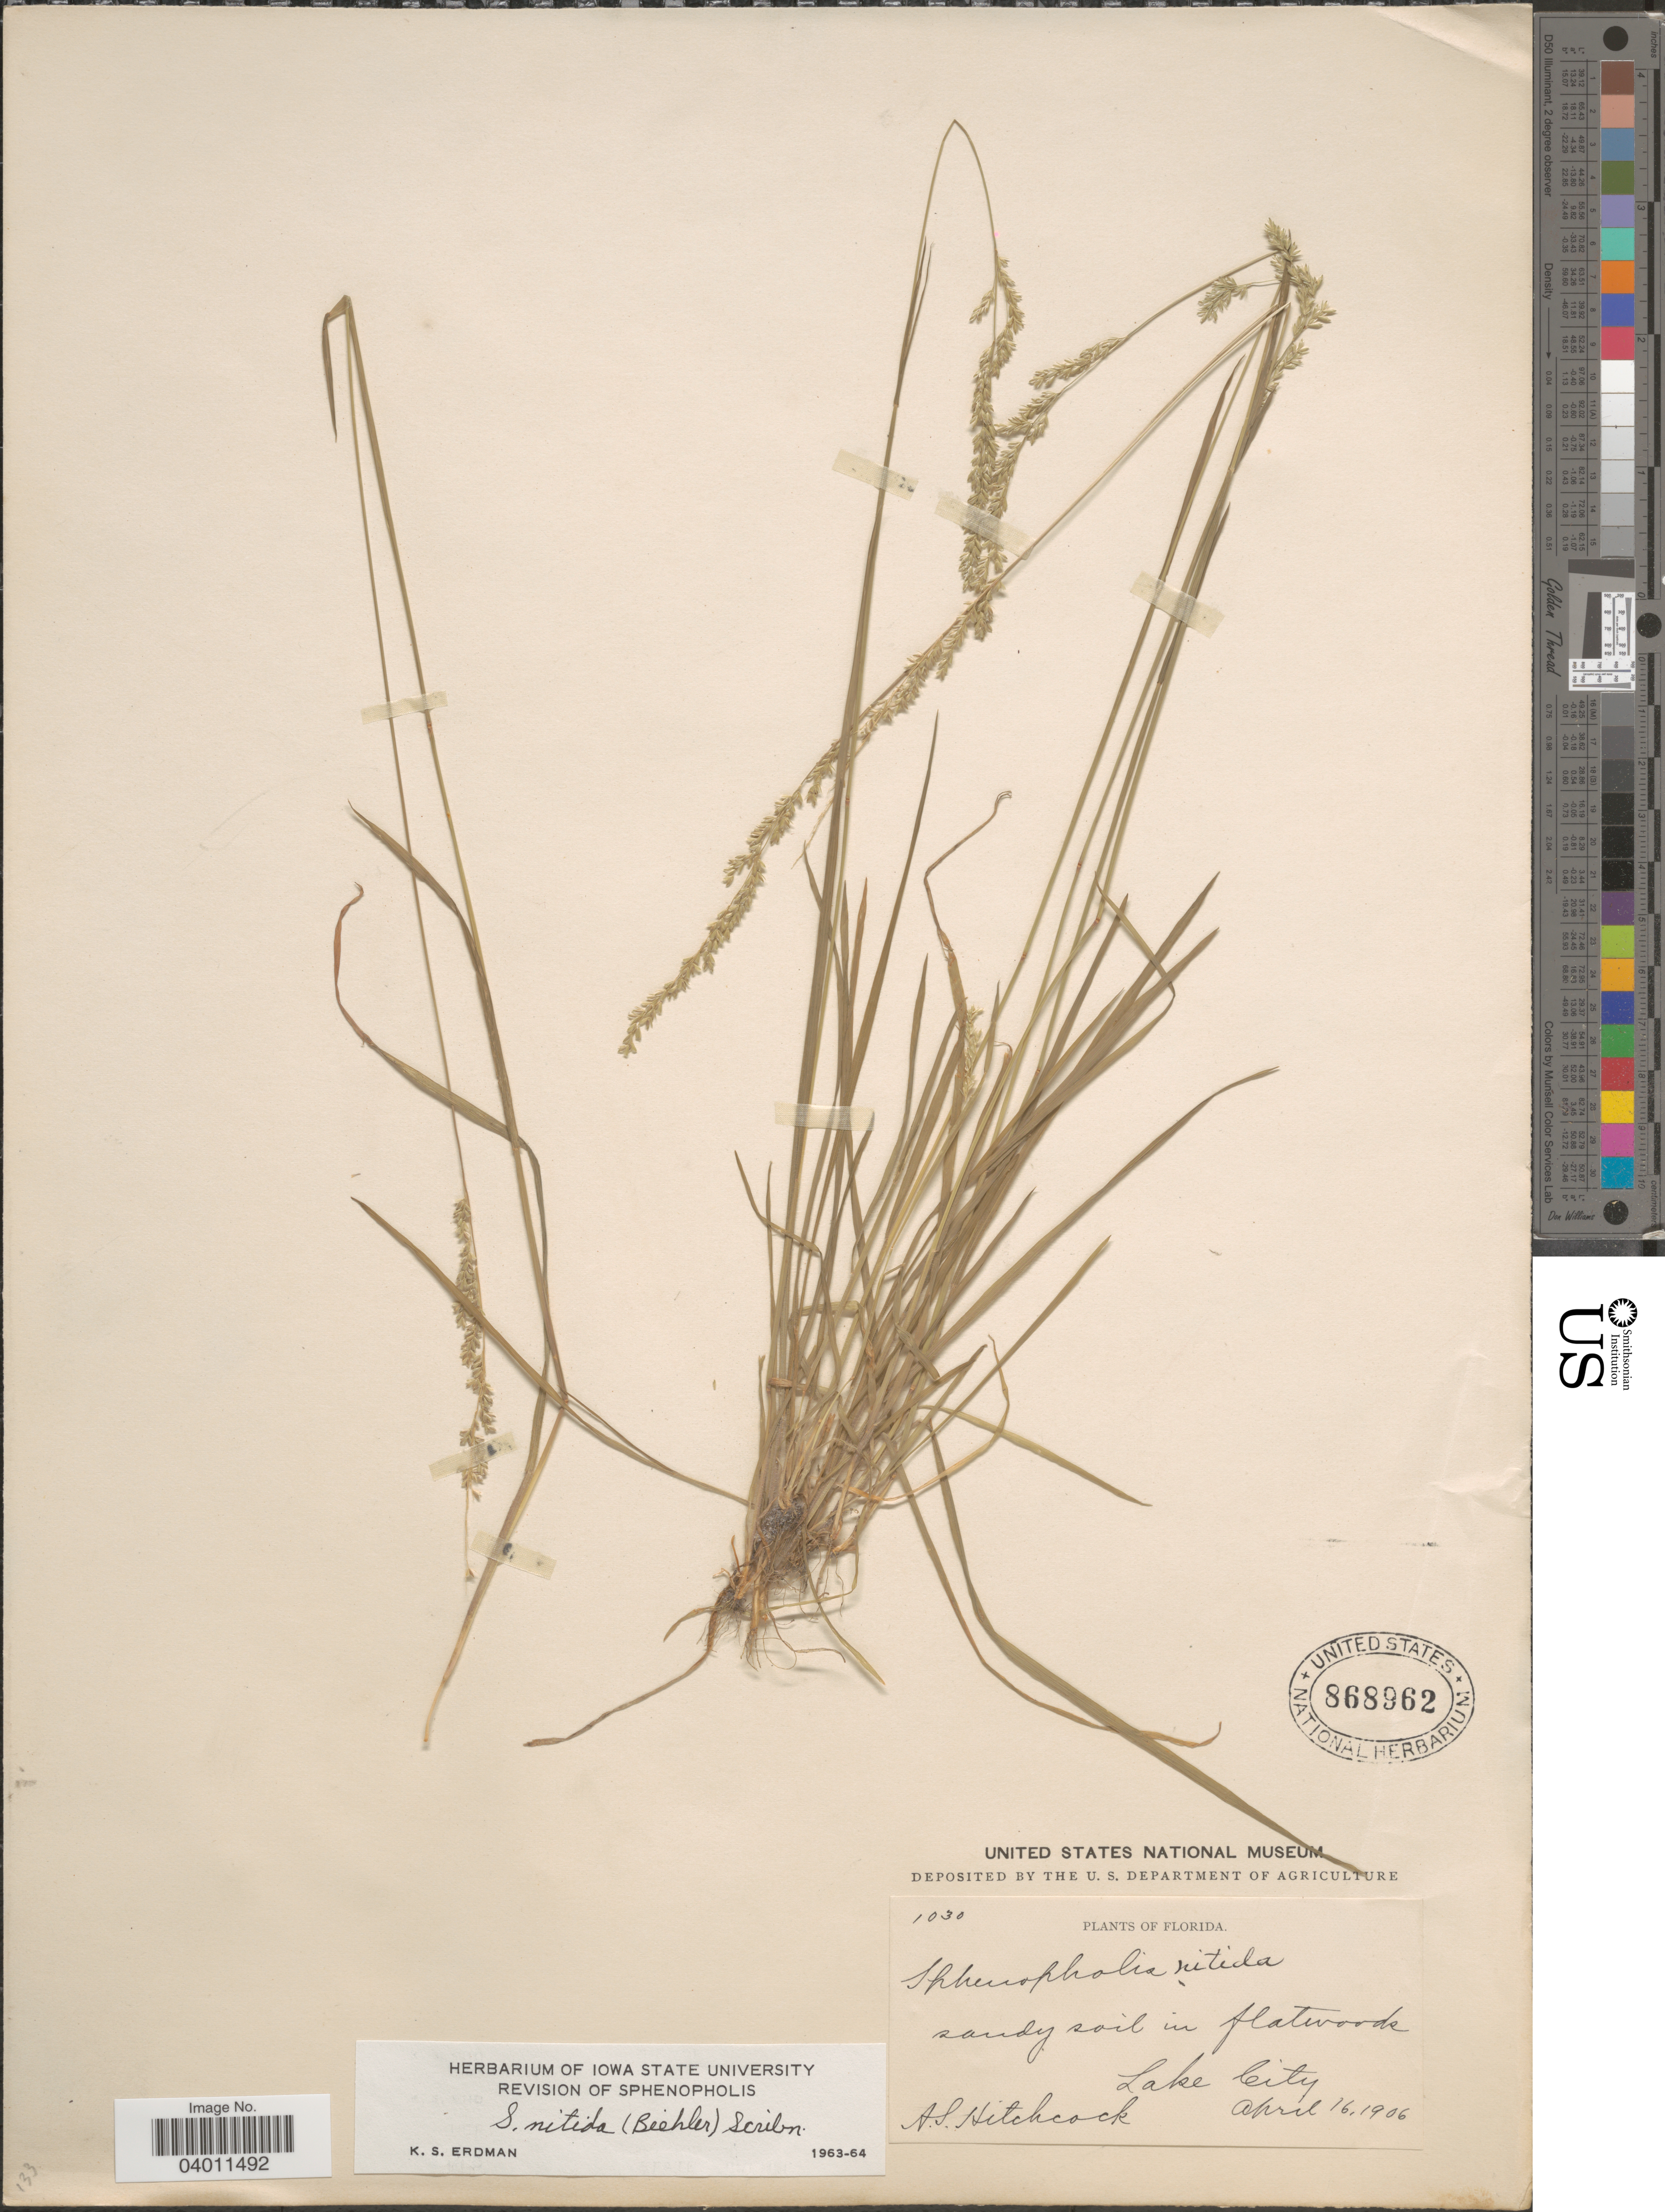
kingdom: Plantae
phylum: Tracheophyta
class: Liliopsida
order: Poales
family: Poaceae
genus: Sphenopholis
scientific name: Sphenopholis nitida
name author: (Biehler) Scribn.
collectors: A. S. Hitchcock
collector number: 1030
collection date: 1906-04-16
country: United States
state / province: Florida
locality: Lake City.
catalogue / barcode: US 868962